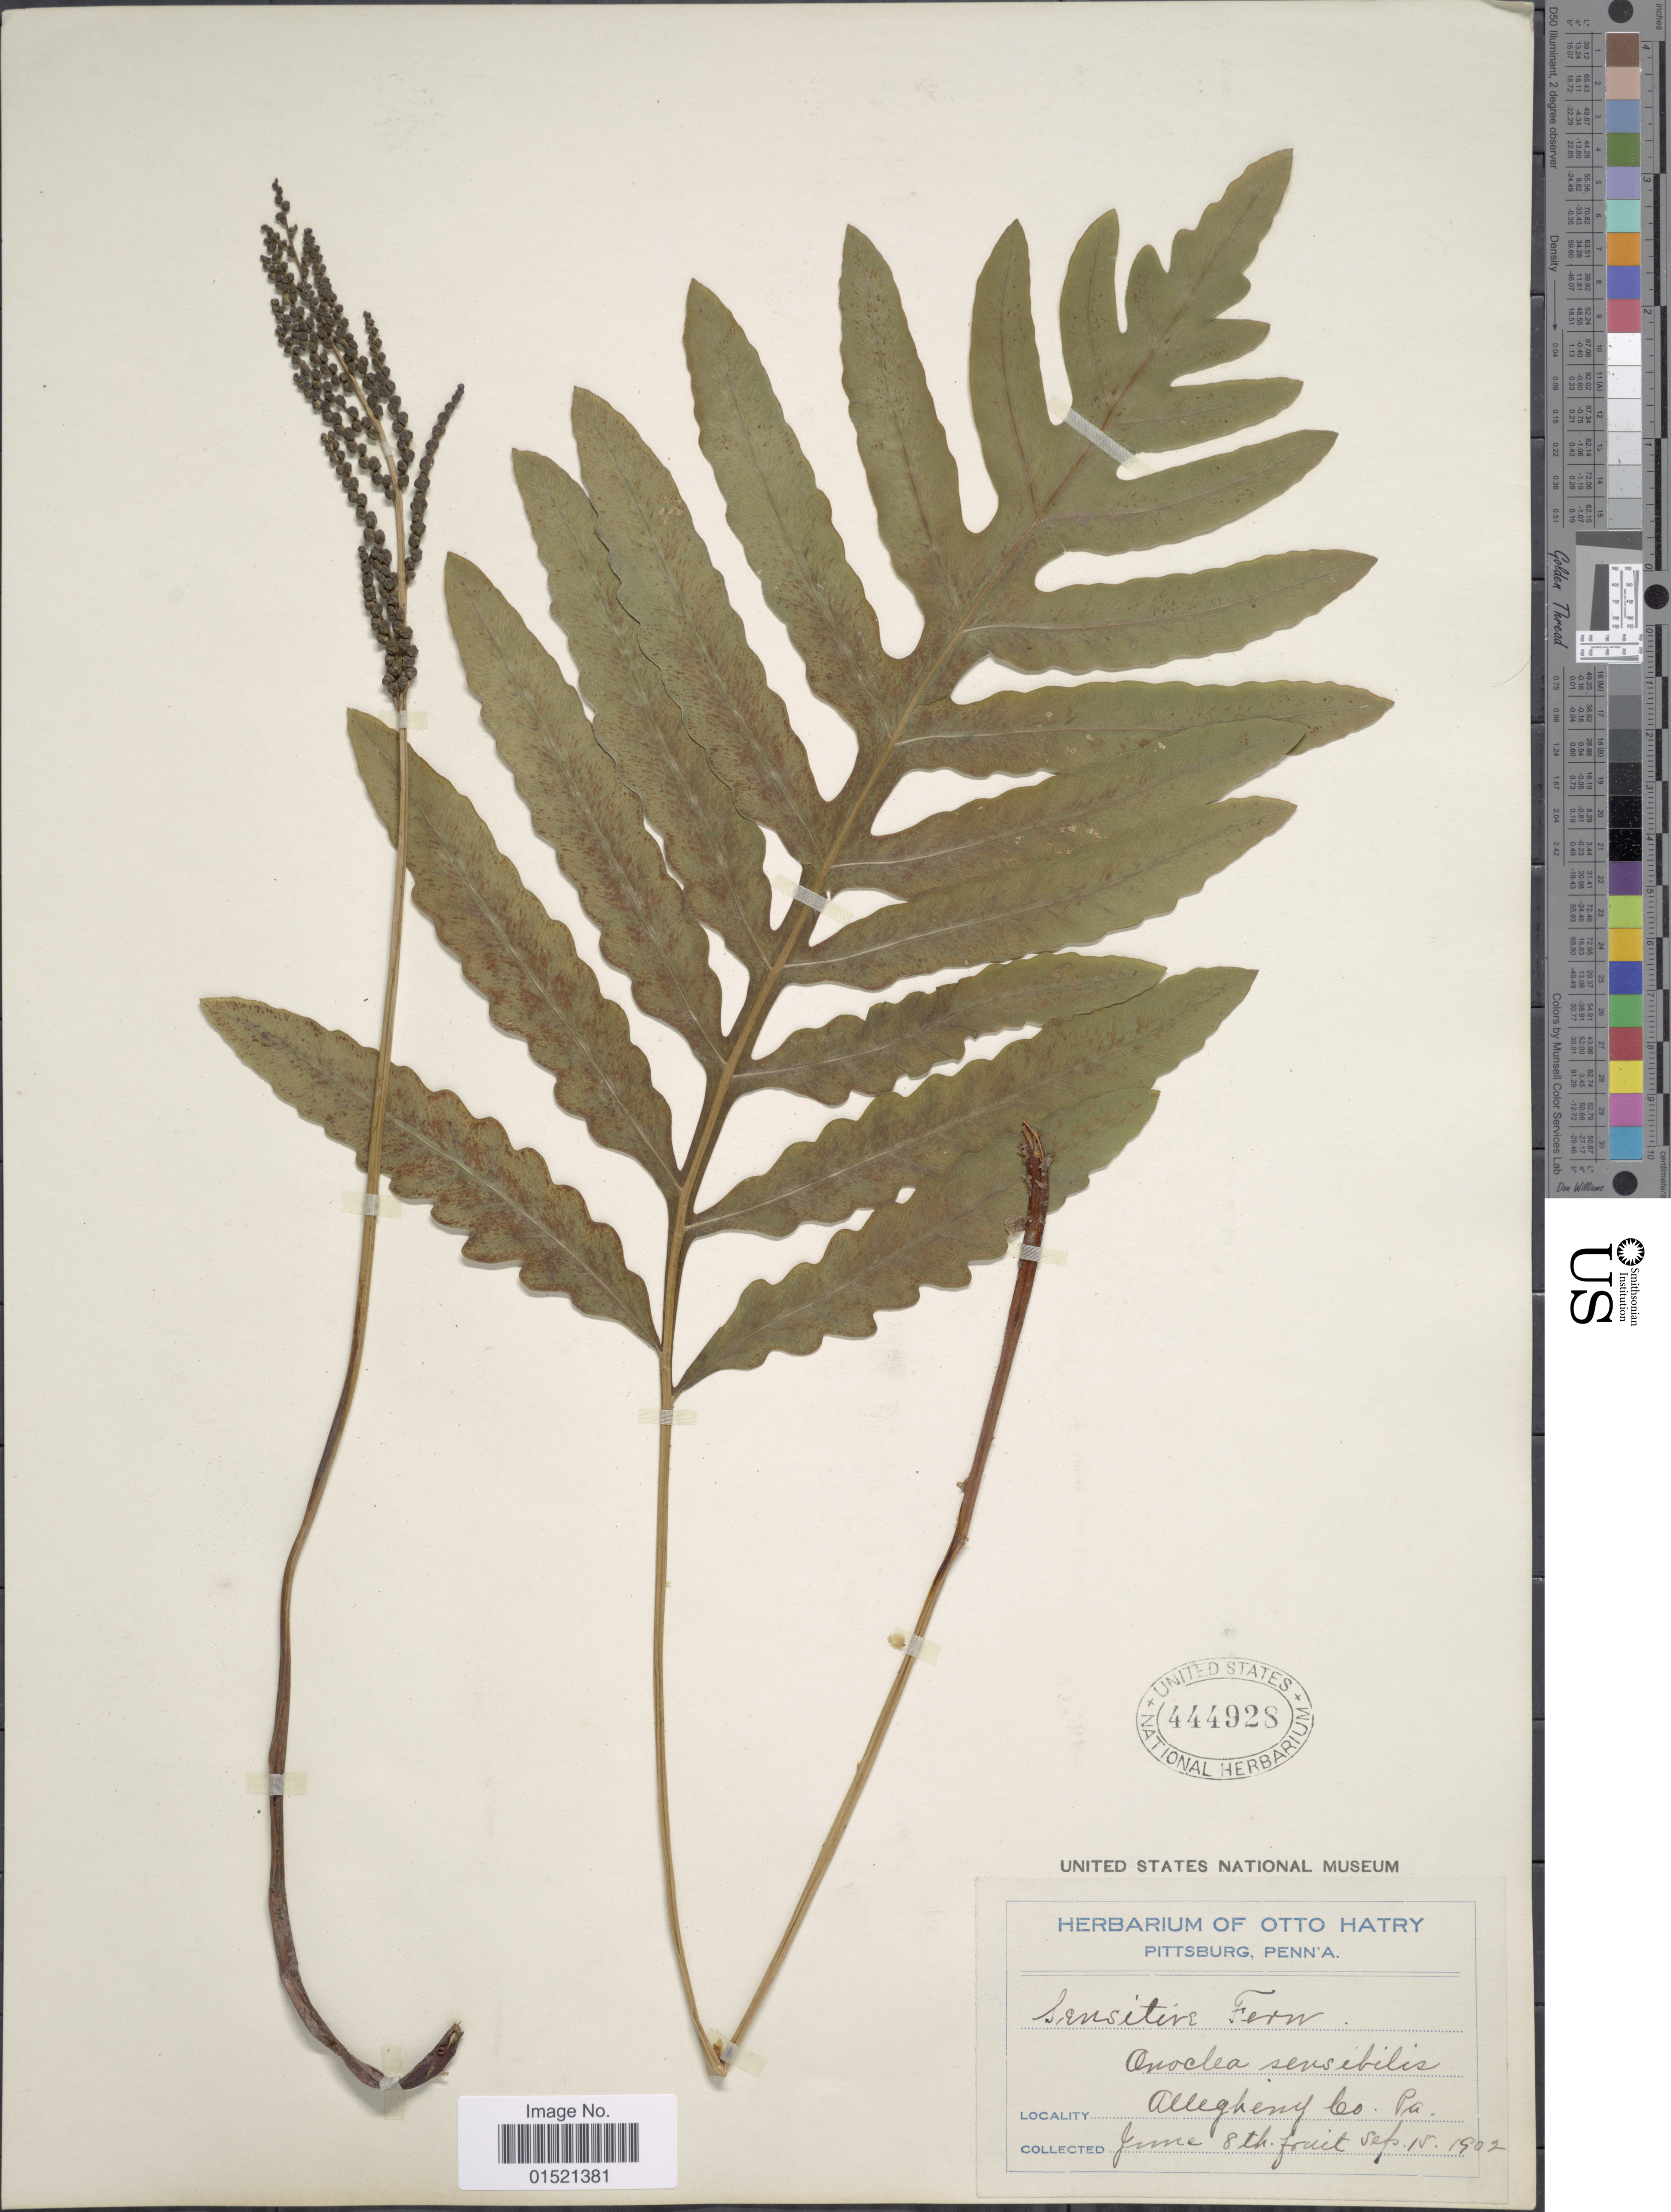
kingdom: Plantae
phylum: Tracheophyta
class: Polypodiopsida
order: Polypodiales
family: Onocleaceae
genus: Onoclea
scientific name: Onoclea sensibilis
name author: L.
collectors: ex herb. Otto Hatry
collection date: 1902-09-15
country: United States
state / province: Pennsylvania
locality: Allegheny Co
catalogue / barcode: US 444928